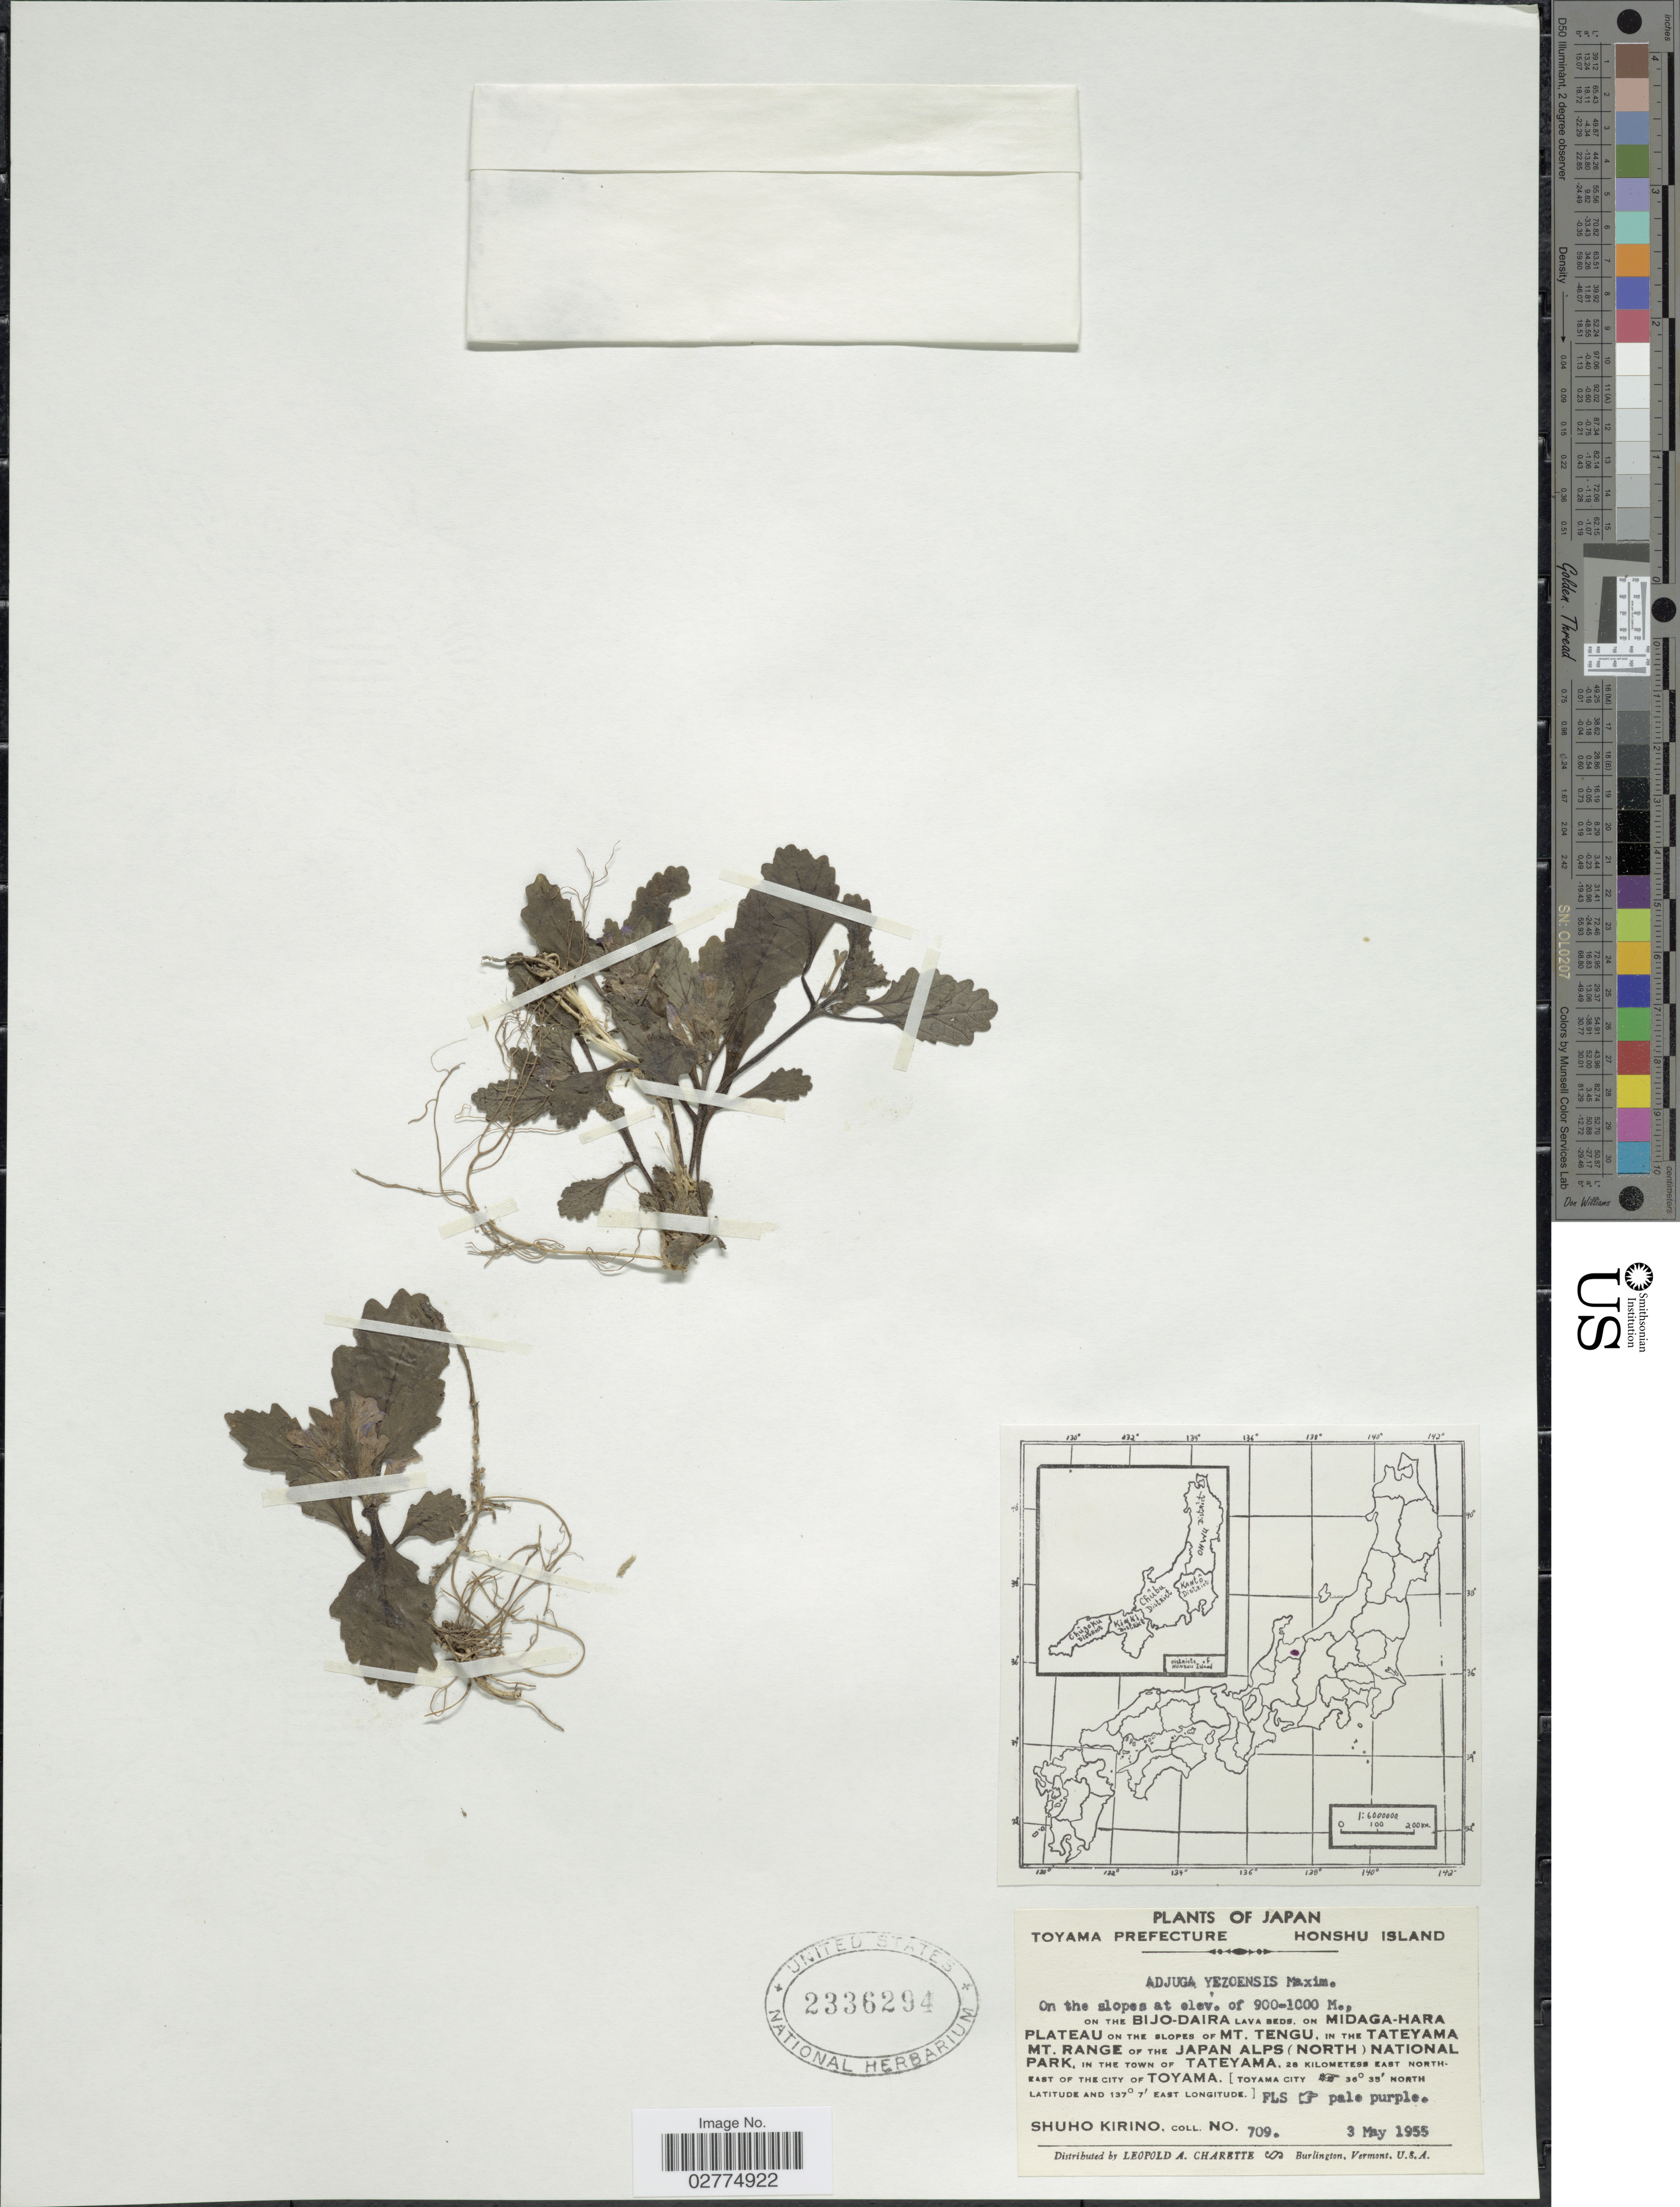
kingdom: Plantae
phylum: Tracheophyta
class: Magnoliopsida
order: Lamiales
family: Lamiaceae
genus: Ajuga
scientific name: Ajuga yesoensis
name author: Maxim. ex Franch. & Sav.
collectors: S. Kirino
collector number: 709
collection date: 1955-05-03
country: Japan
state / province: Toyama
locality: Toyama Prefecture, Honshu Island, On the Bijo-Daira Lava Beds, on Midaga-Hara Plateau on the slopes of Mt. Tengu, in the Tateyama Mt. Range of the Japan Alps (North) National Park, In the Town of Tateyama, 28 kilometers east north-east of the city of Toyama.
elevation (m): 900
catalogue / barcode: US 2336294